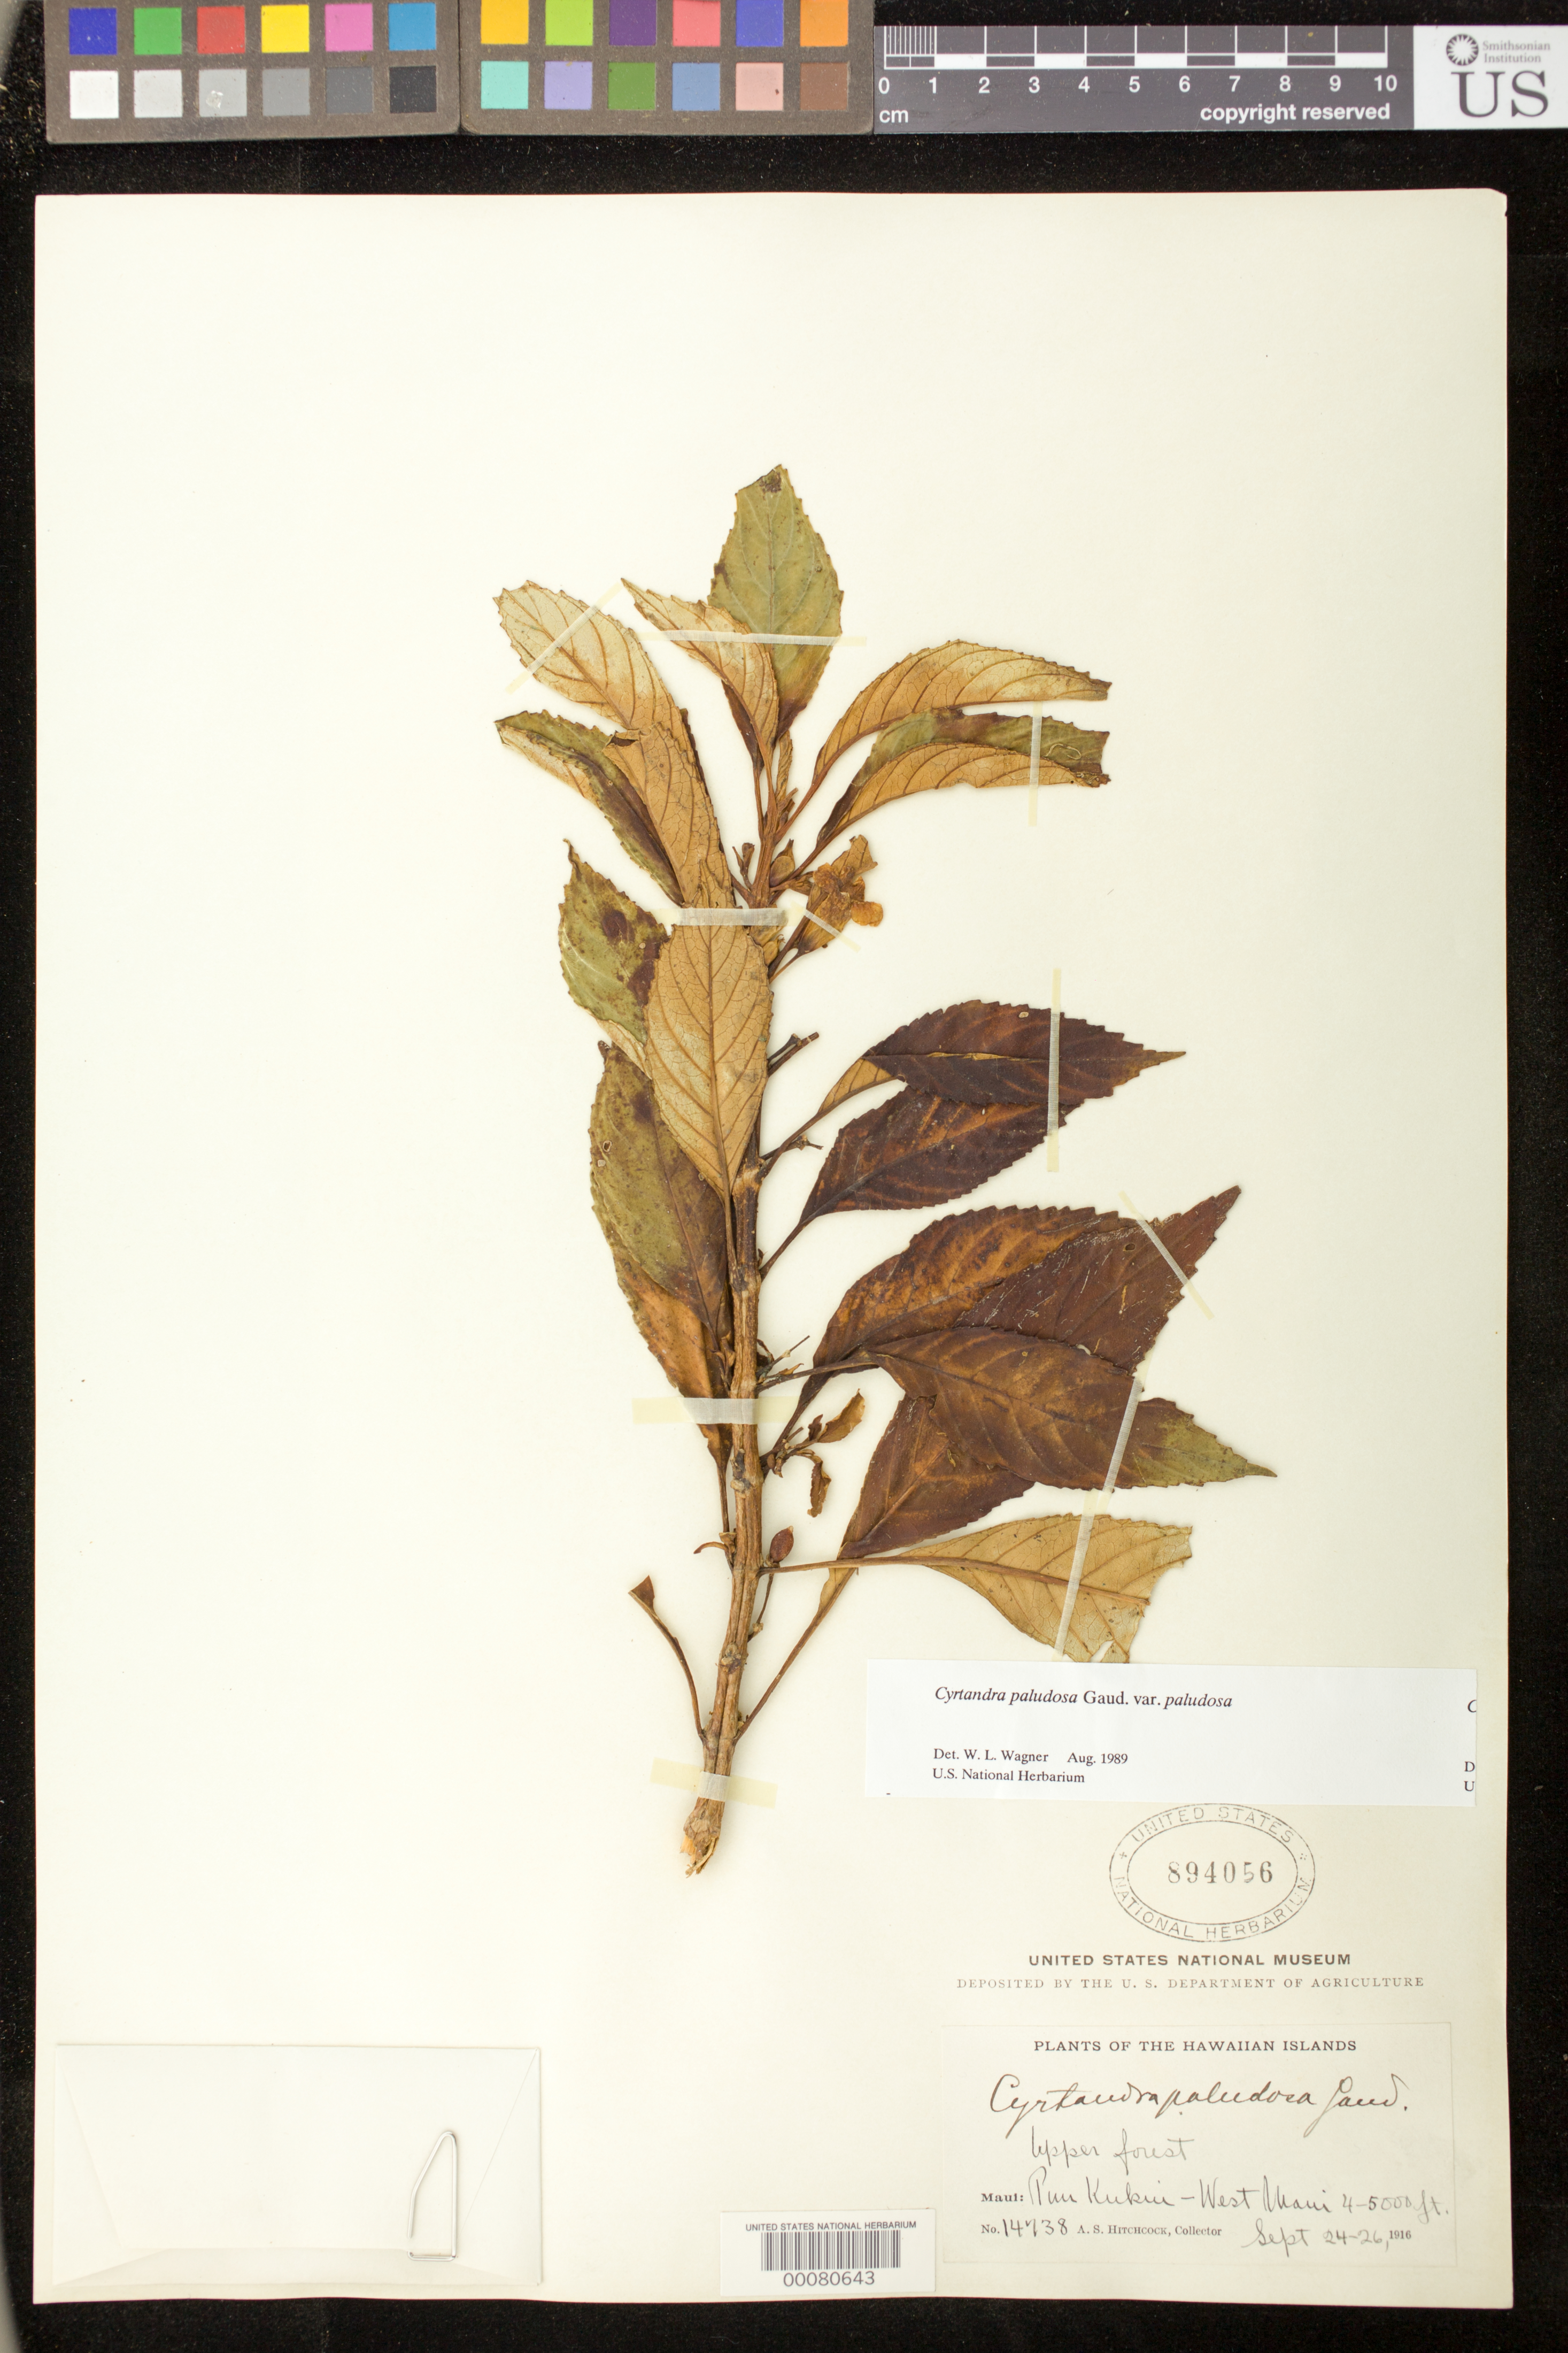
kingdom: Plantae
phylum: Tracheophyta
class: Magnoliopsida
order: Lamiales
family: Gesneriaceae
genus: Cyrtandra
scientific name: Cyrtandra paludosa var. paludosa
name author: Gaudich.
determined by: Wagner, W. L., (BOT), Smithsonian Institution - National Museum of Natural History (UNITED STATES)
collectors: A. S. Hitchcock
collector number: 14738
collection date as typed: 24-26 Sep 1916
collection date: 1916-09-24/1916-09-26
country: United States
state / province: Hawaii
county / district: Maui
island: Maui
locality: Puu Kukui, West Maui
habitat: Upper forest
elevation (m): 1219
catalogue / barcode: US 894056